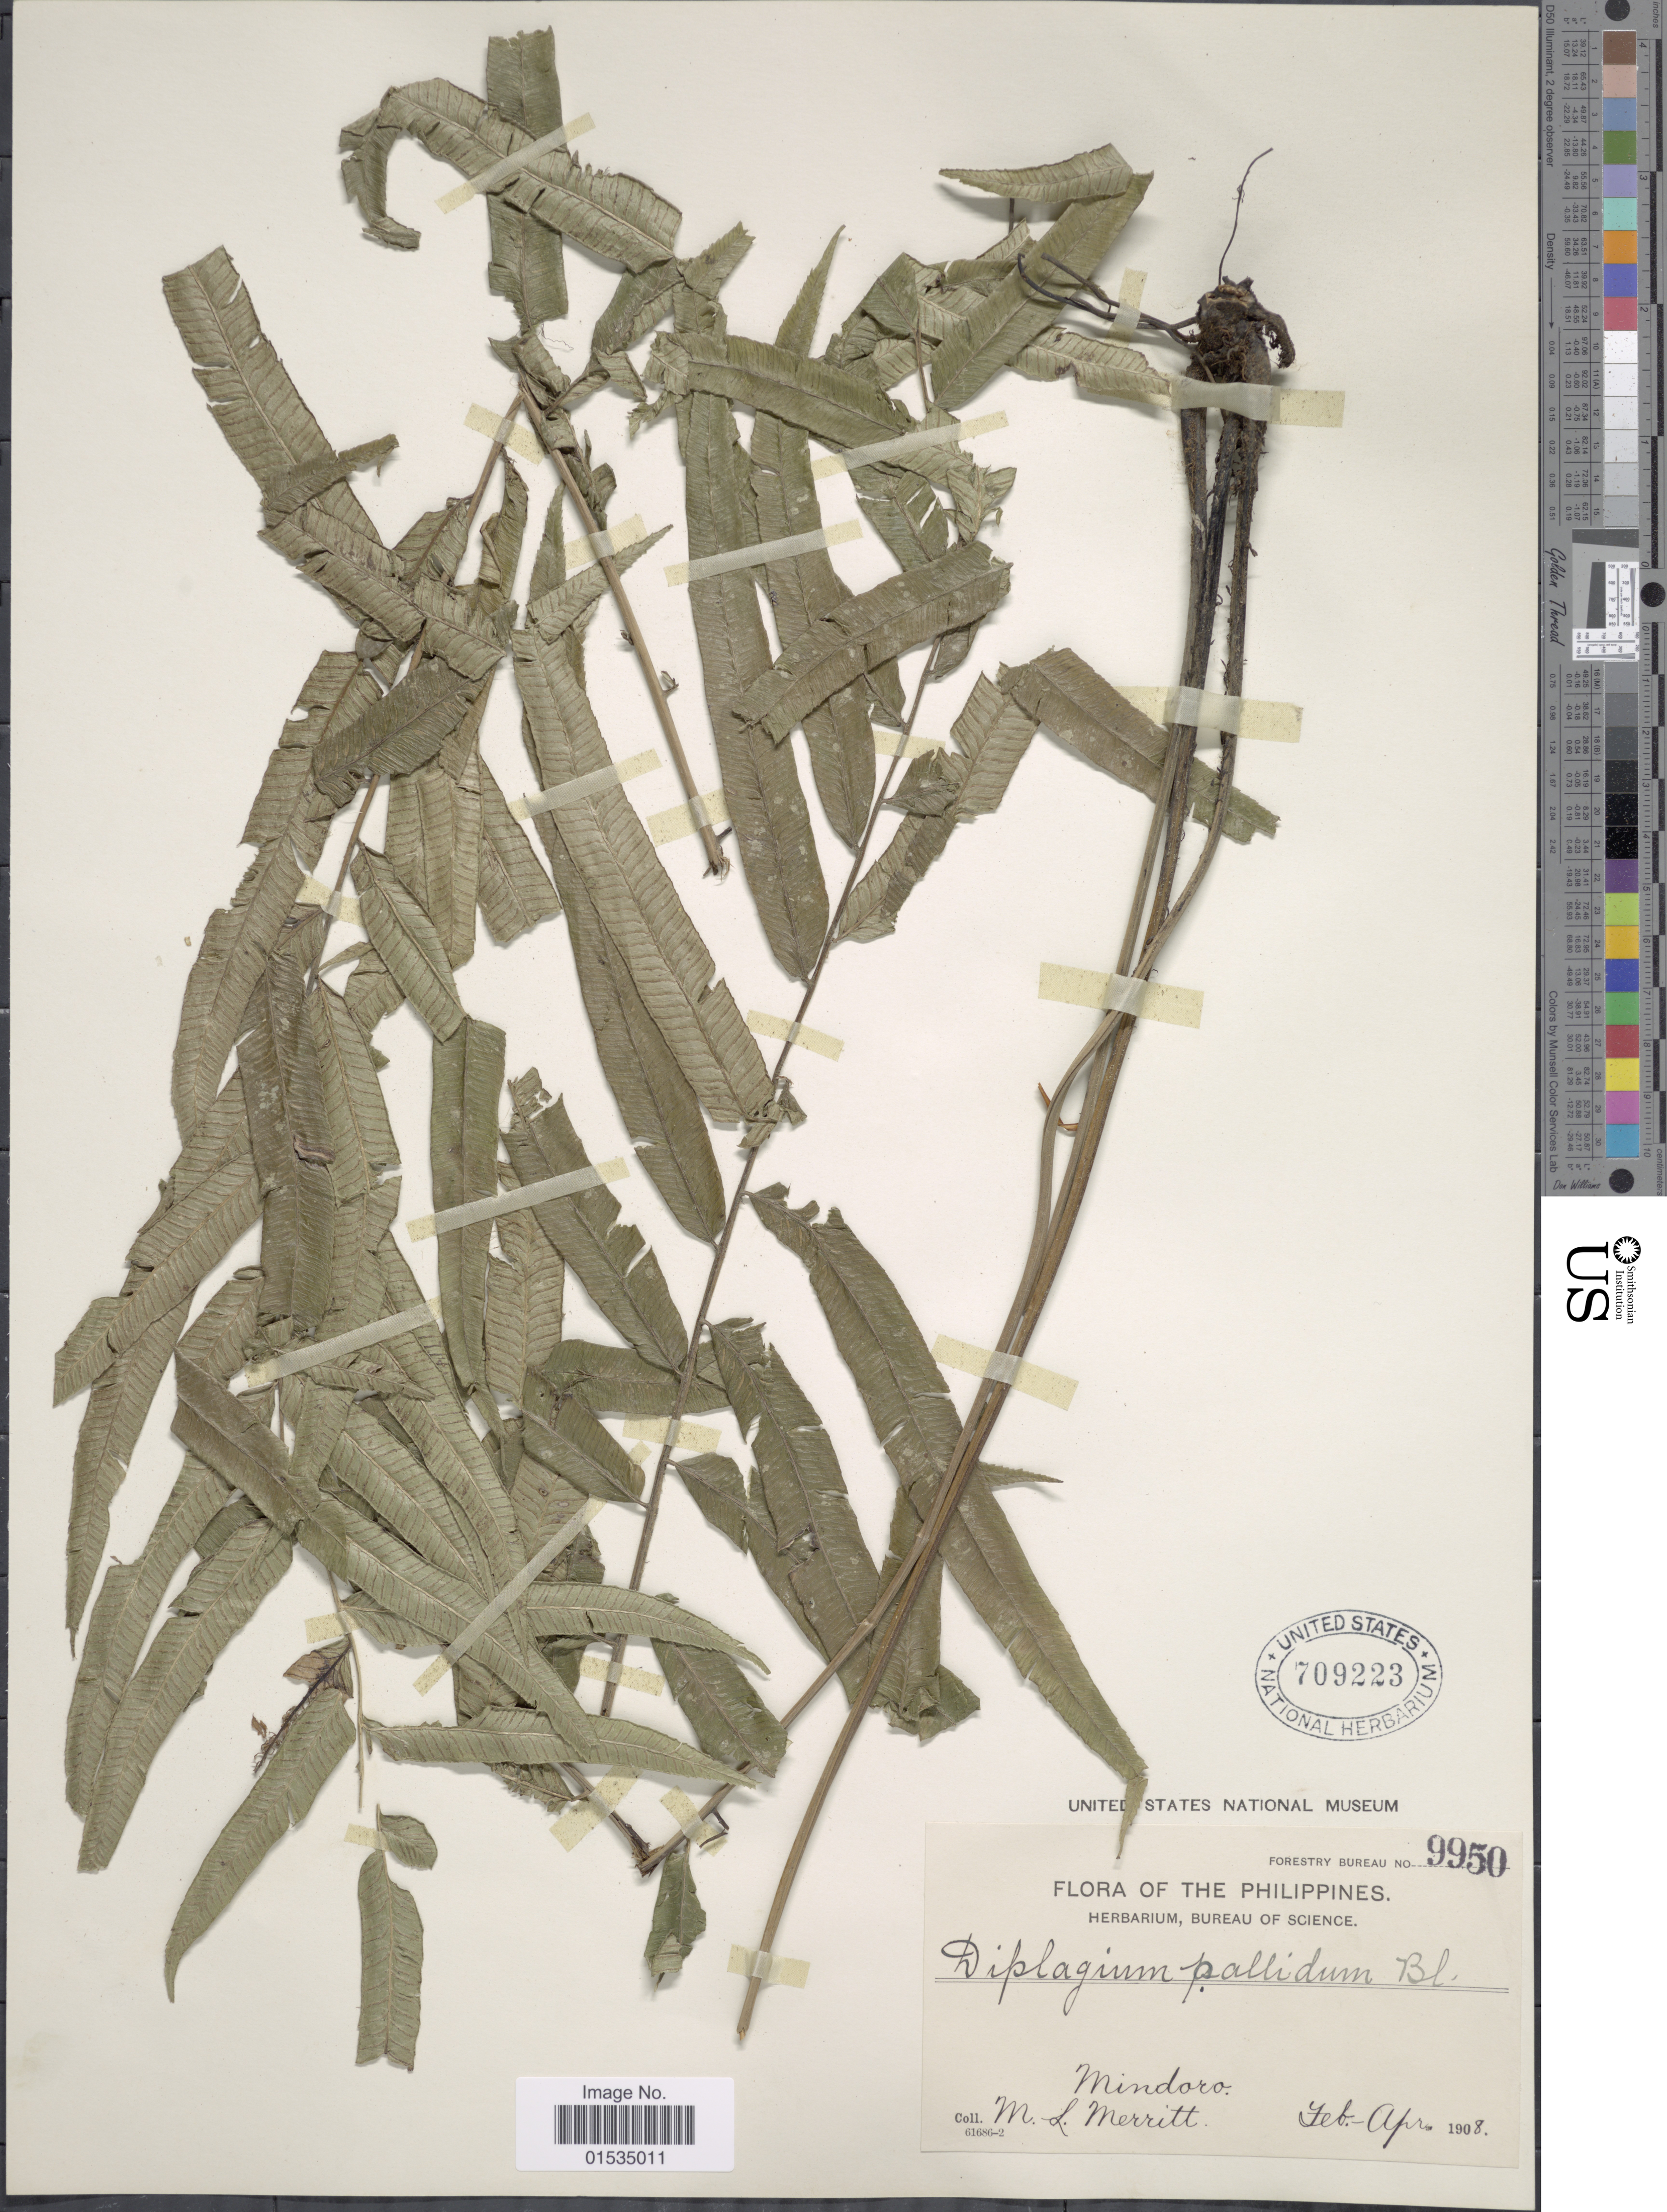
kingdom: Plantae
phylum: Tracheophyta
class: Polypodiopsida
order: Polypodiales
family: Athyriaceae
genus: Diplazium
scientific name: Diplazium pallidum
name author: (Blume) T. Moore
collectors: M. L. Merritt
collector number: Forestry Bureau 9950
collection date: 1908-02/1908-04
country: Philippines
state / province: Mimaropa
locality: Mindoro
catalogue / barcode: US 709223